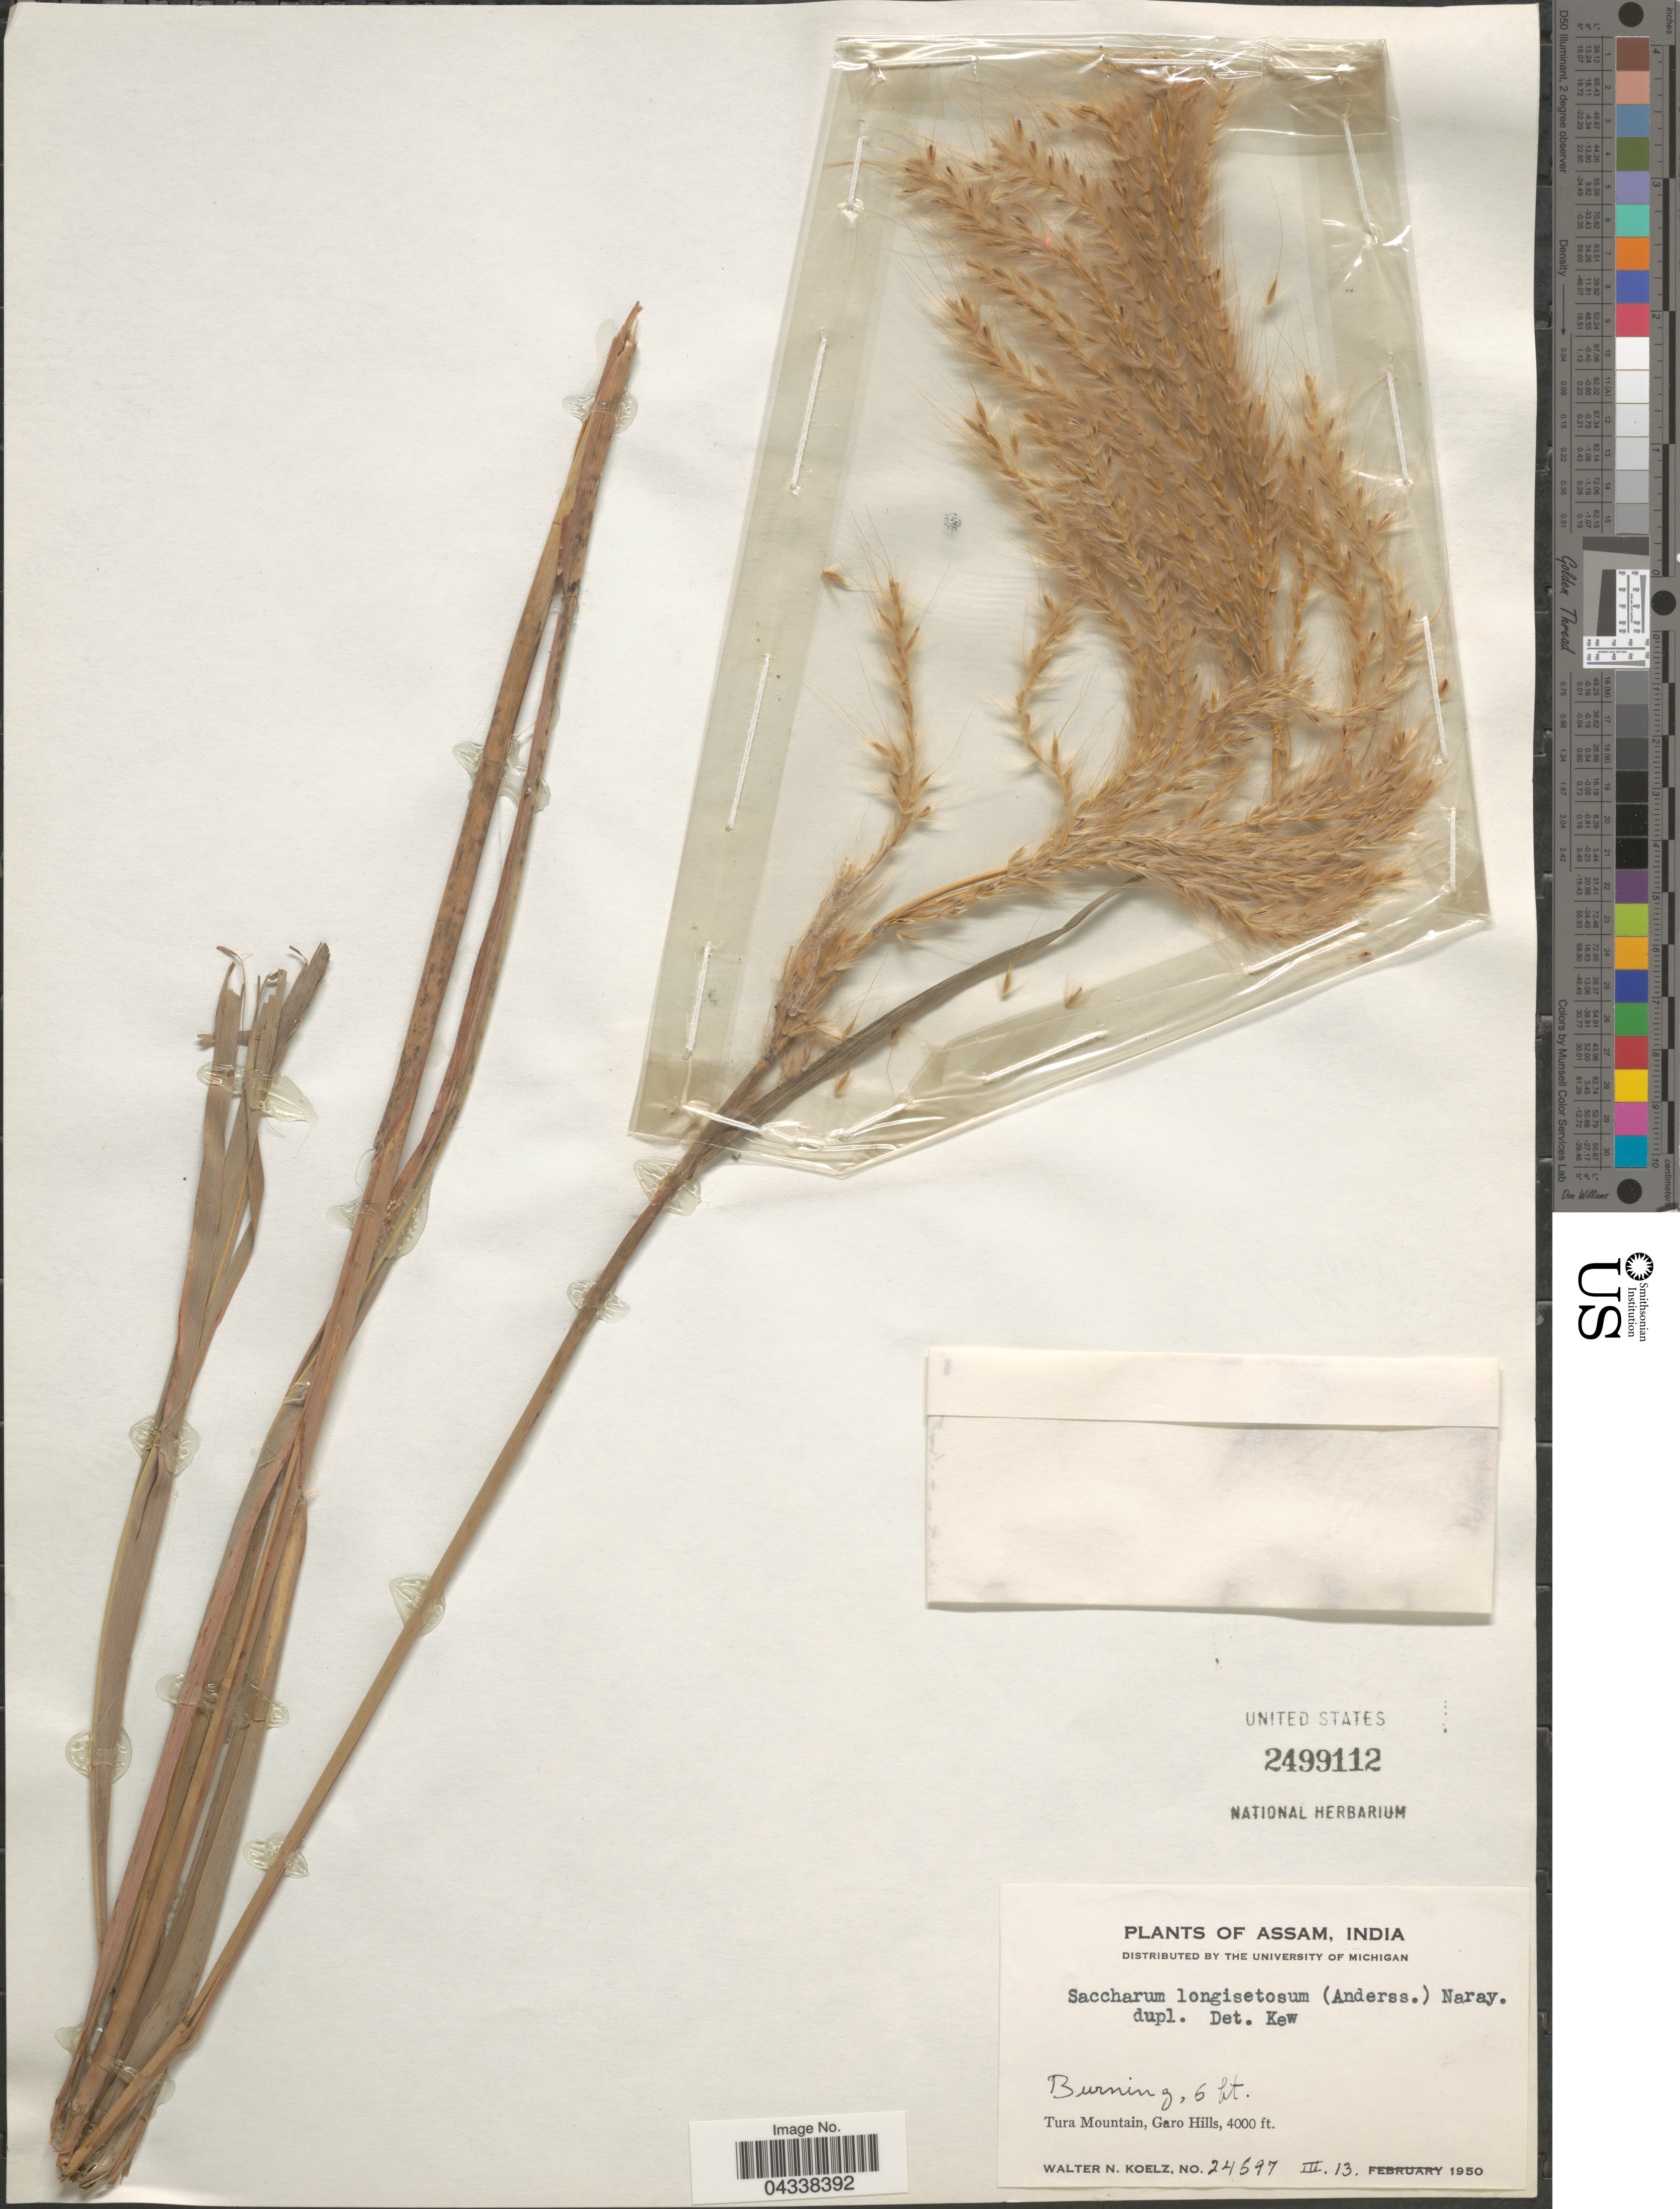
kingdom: Plantae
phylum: Tracheophyta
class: Liliopsida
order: Poales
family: Poaceae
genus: Saccharum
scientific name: Saccharum longisetosum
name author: V. Naray. ex Bor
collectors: W. N. Koelz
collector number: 24697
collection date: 1950-03-13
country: India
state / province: Meghalaya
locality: Tura Mountain, Garo Hills.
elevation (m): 1219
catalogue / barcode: US 2499112